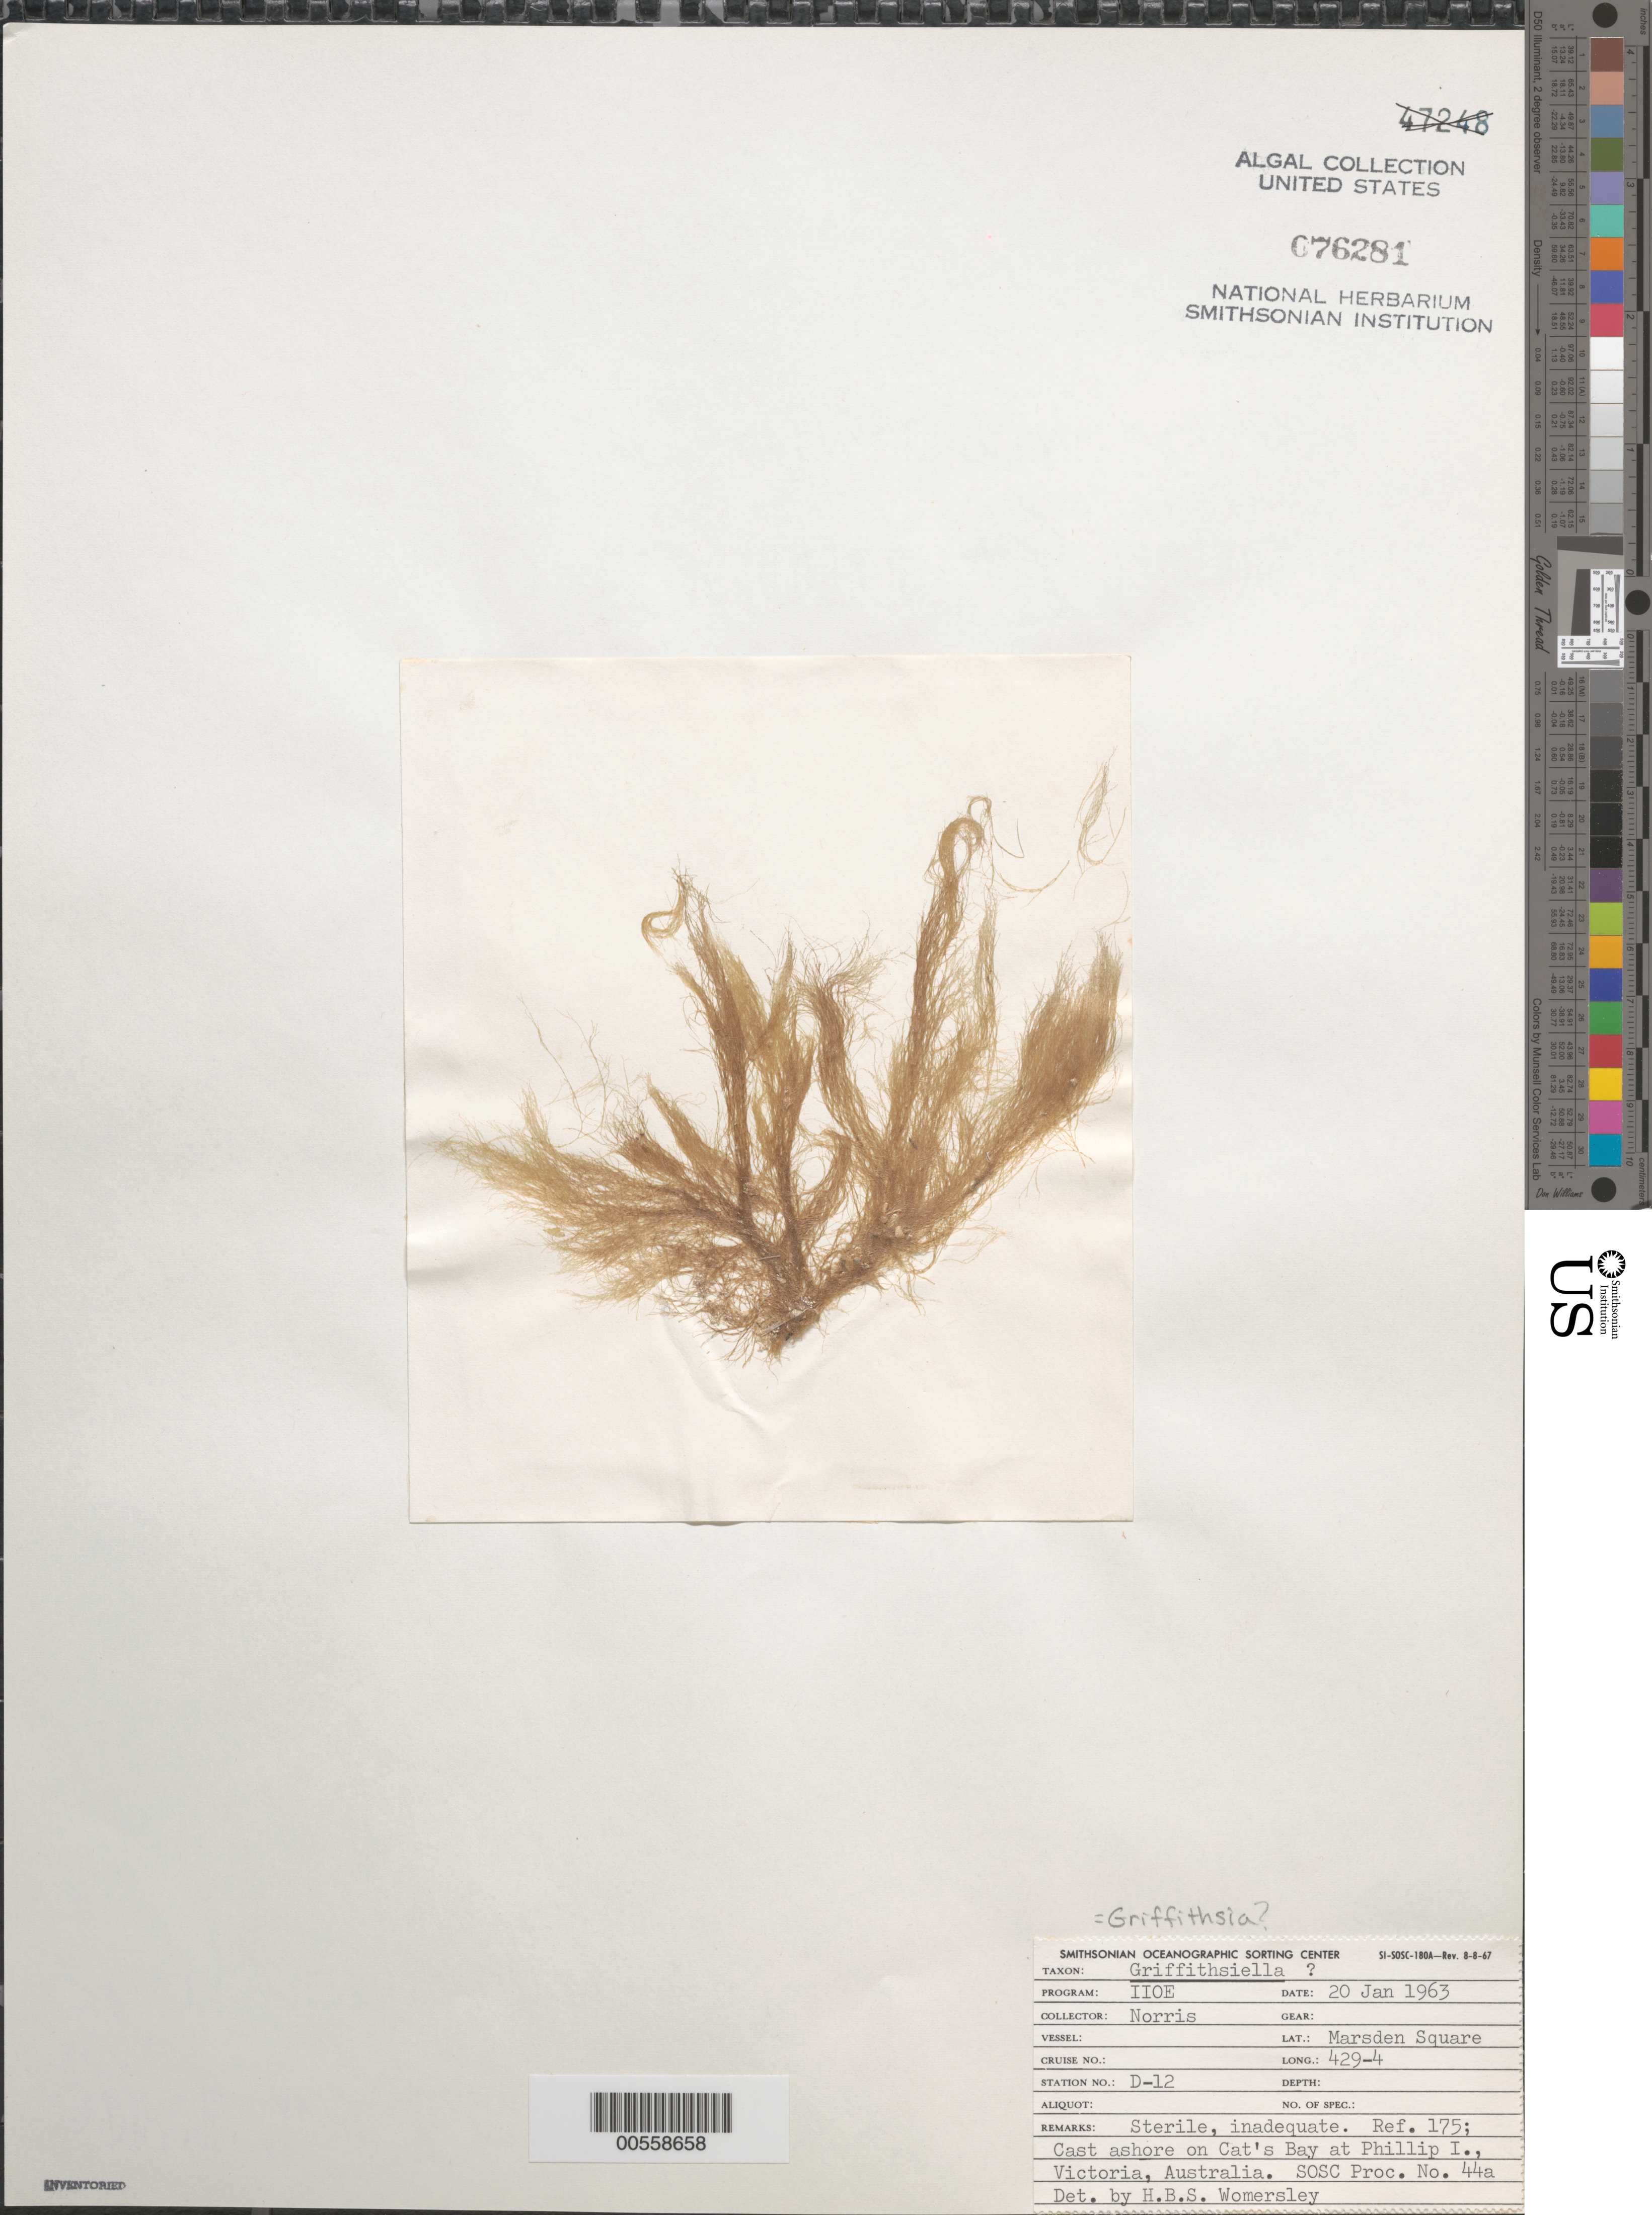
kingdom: Plantae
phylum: Rhodophyta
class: Florideophyceae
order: Ceramiales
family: Wrangeliaceae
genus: Griffithsia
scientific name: Griffithsia sp.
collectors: R. E. Norris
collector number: Station D-12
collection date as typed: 20 Jan 1963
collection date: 1963-01-20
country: Australia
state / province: Victoria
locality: Cat's bay, phillip island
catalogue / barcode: US 76281